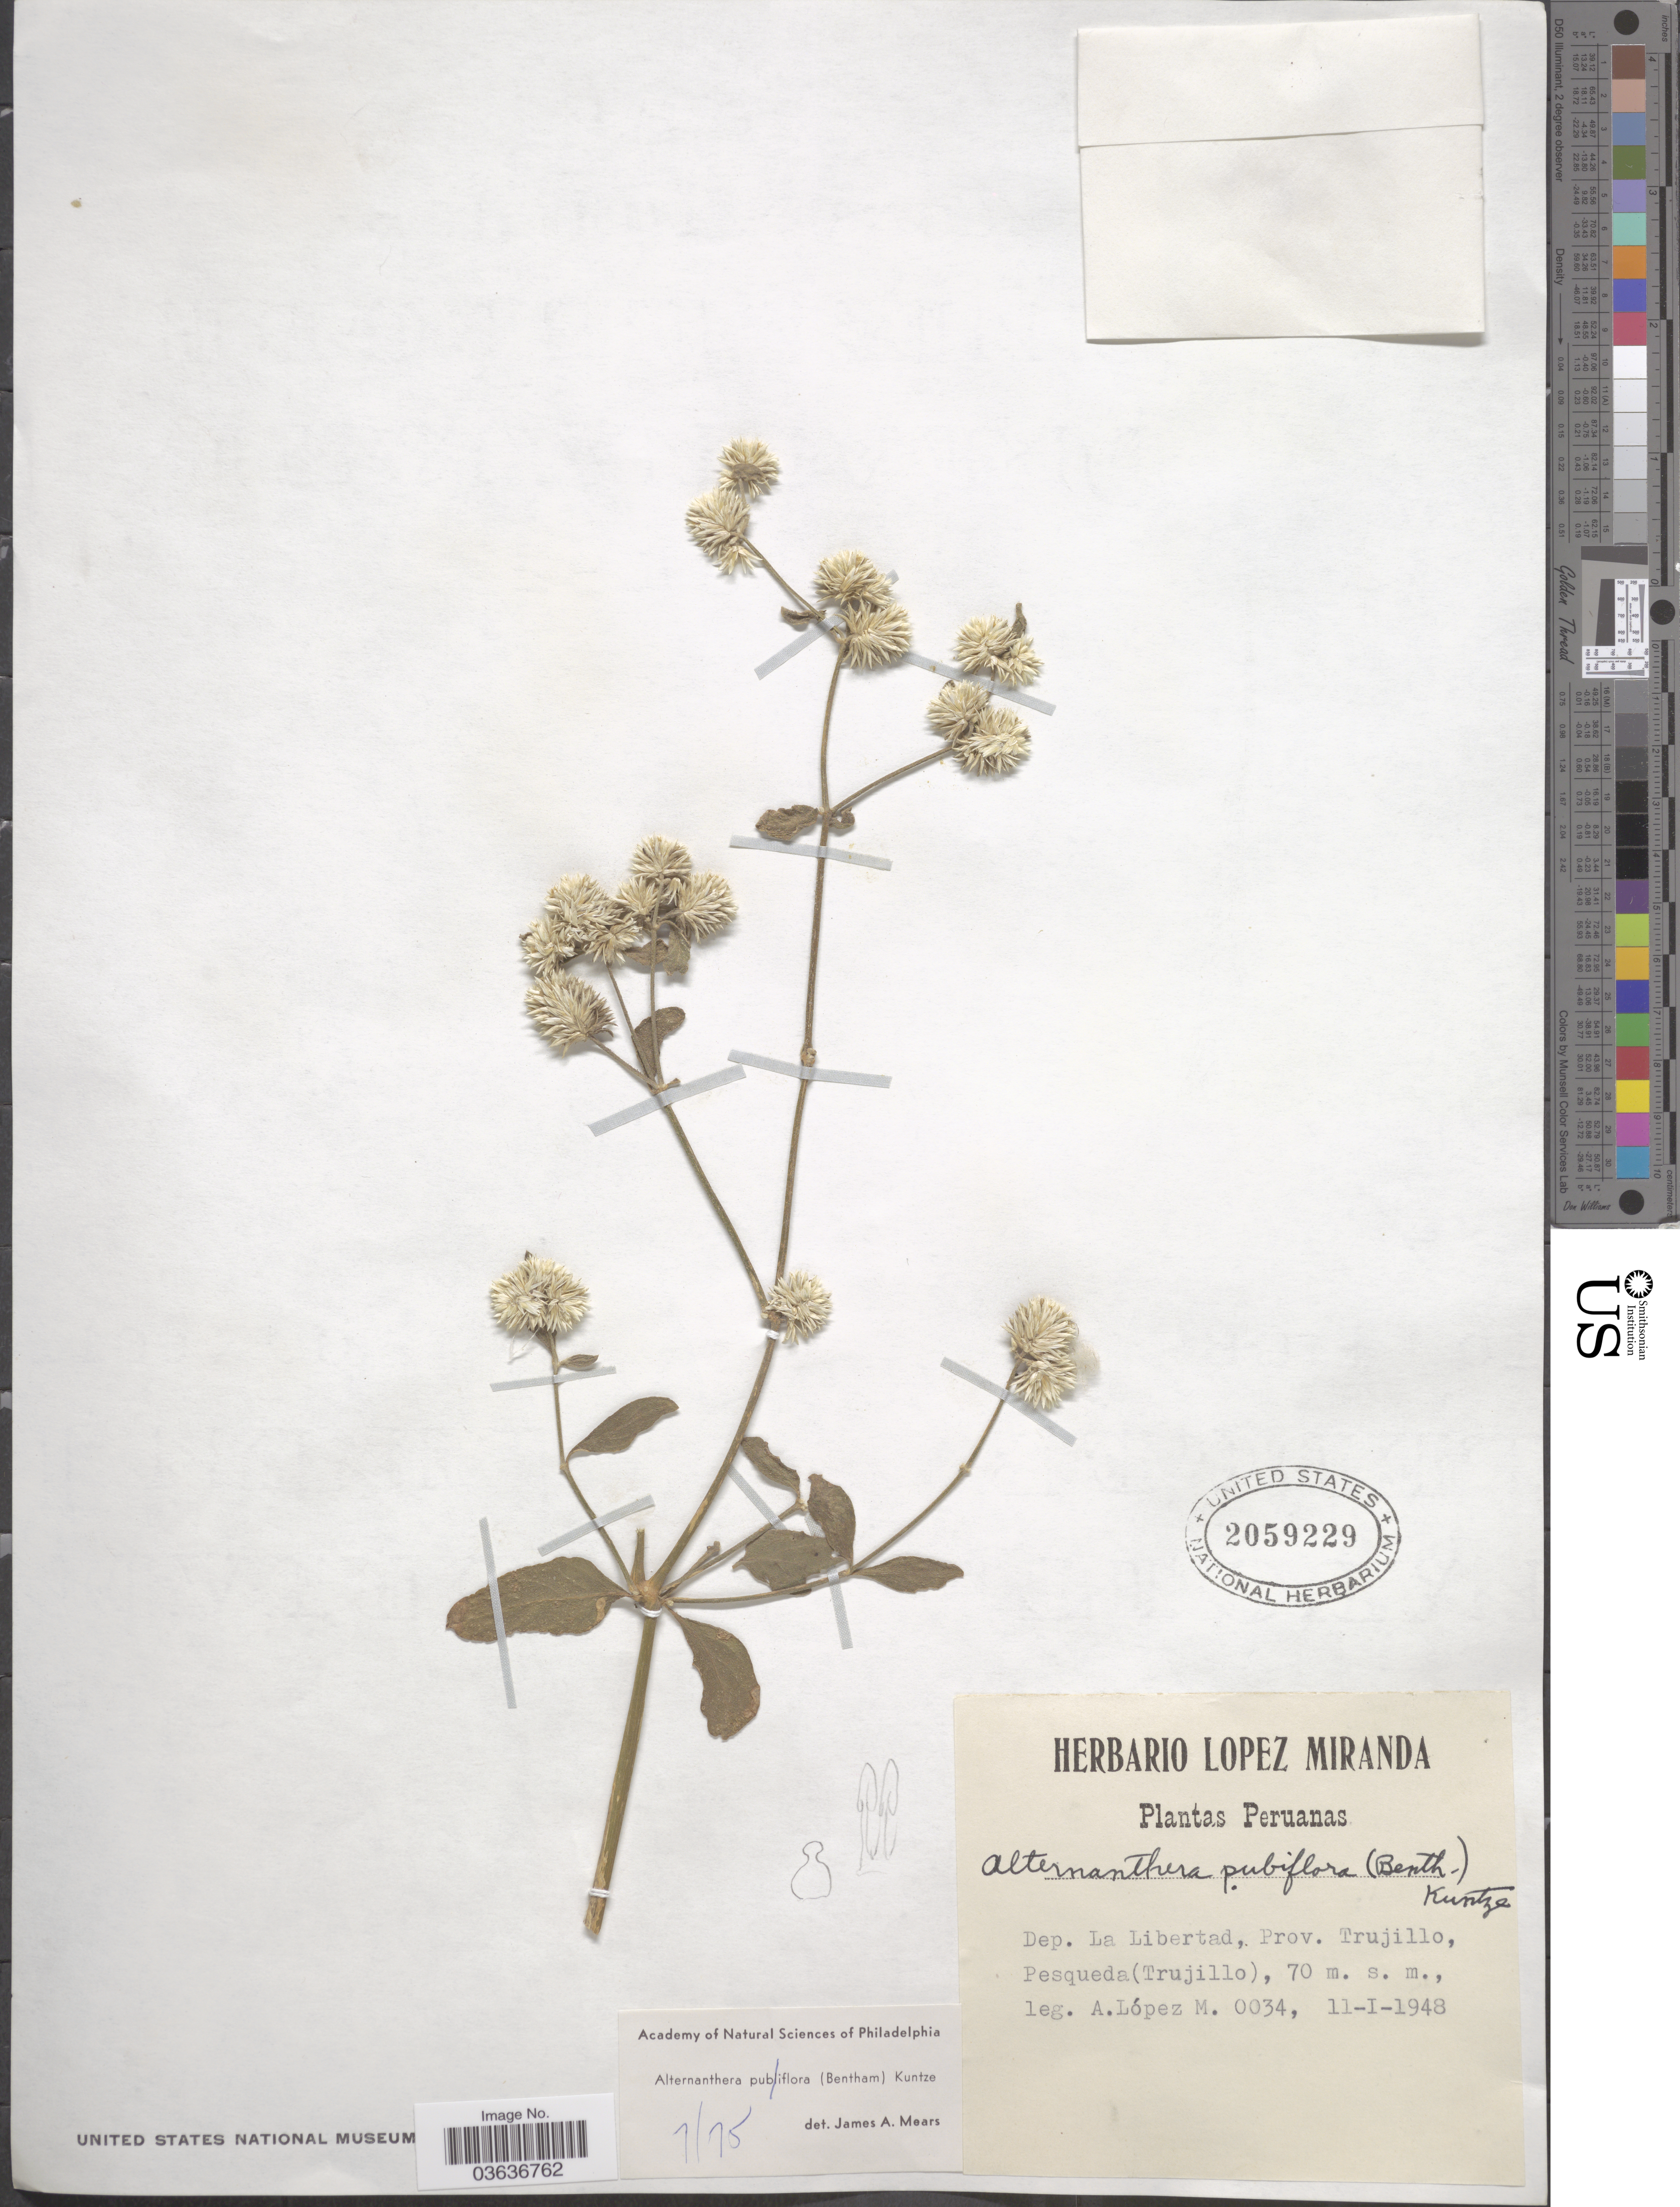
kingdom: Plantae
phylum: Tracheophyta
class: Magnoliopsida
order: Caryophyllales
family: Amaranthaceae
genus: Alternanthera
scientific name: Alternanthera pubiflora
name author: (Benth.) Kuntze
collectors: A. López M.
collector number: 0034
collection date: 1948-01-11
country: Peru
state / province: La Libertad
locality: Dep. La Libertad, Prov. Trujillo, Pesqueda (Trujillo).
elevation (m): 70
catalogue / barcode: US 2059229